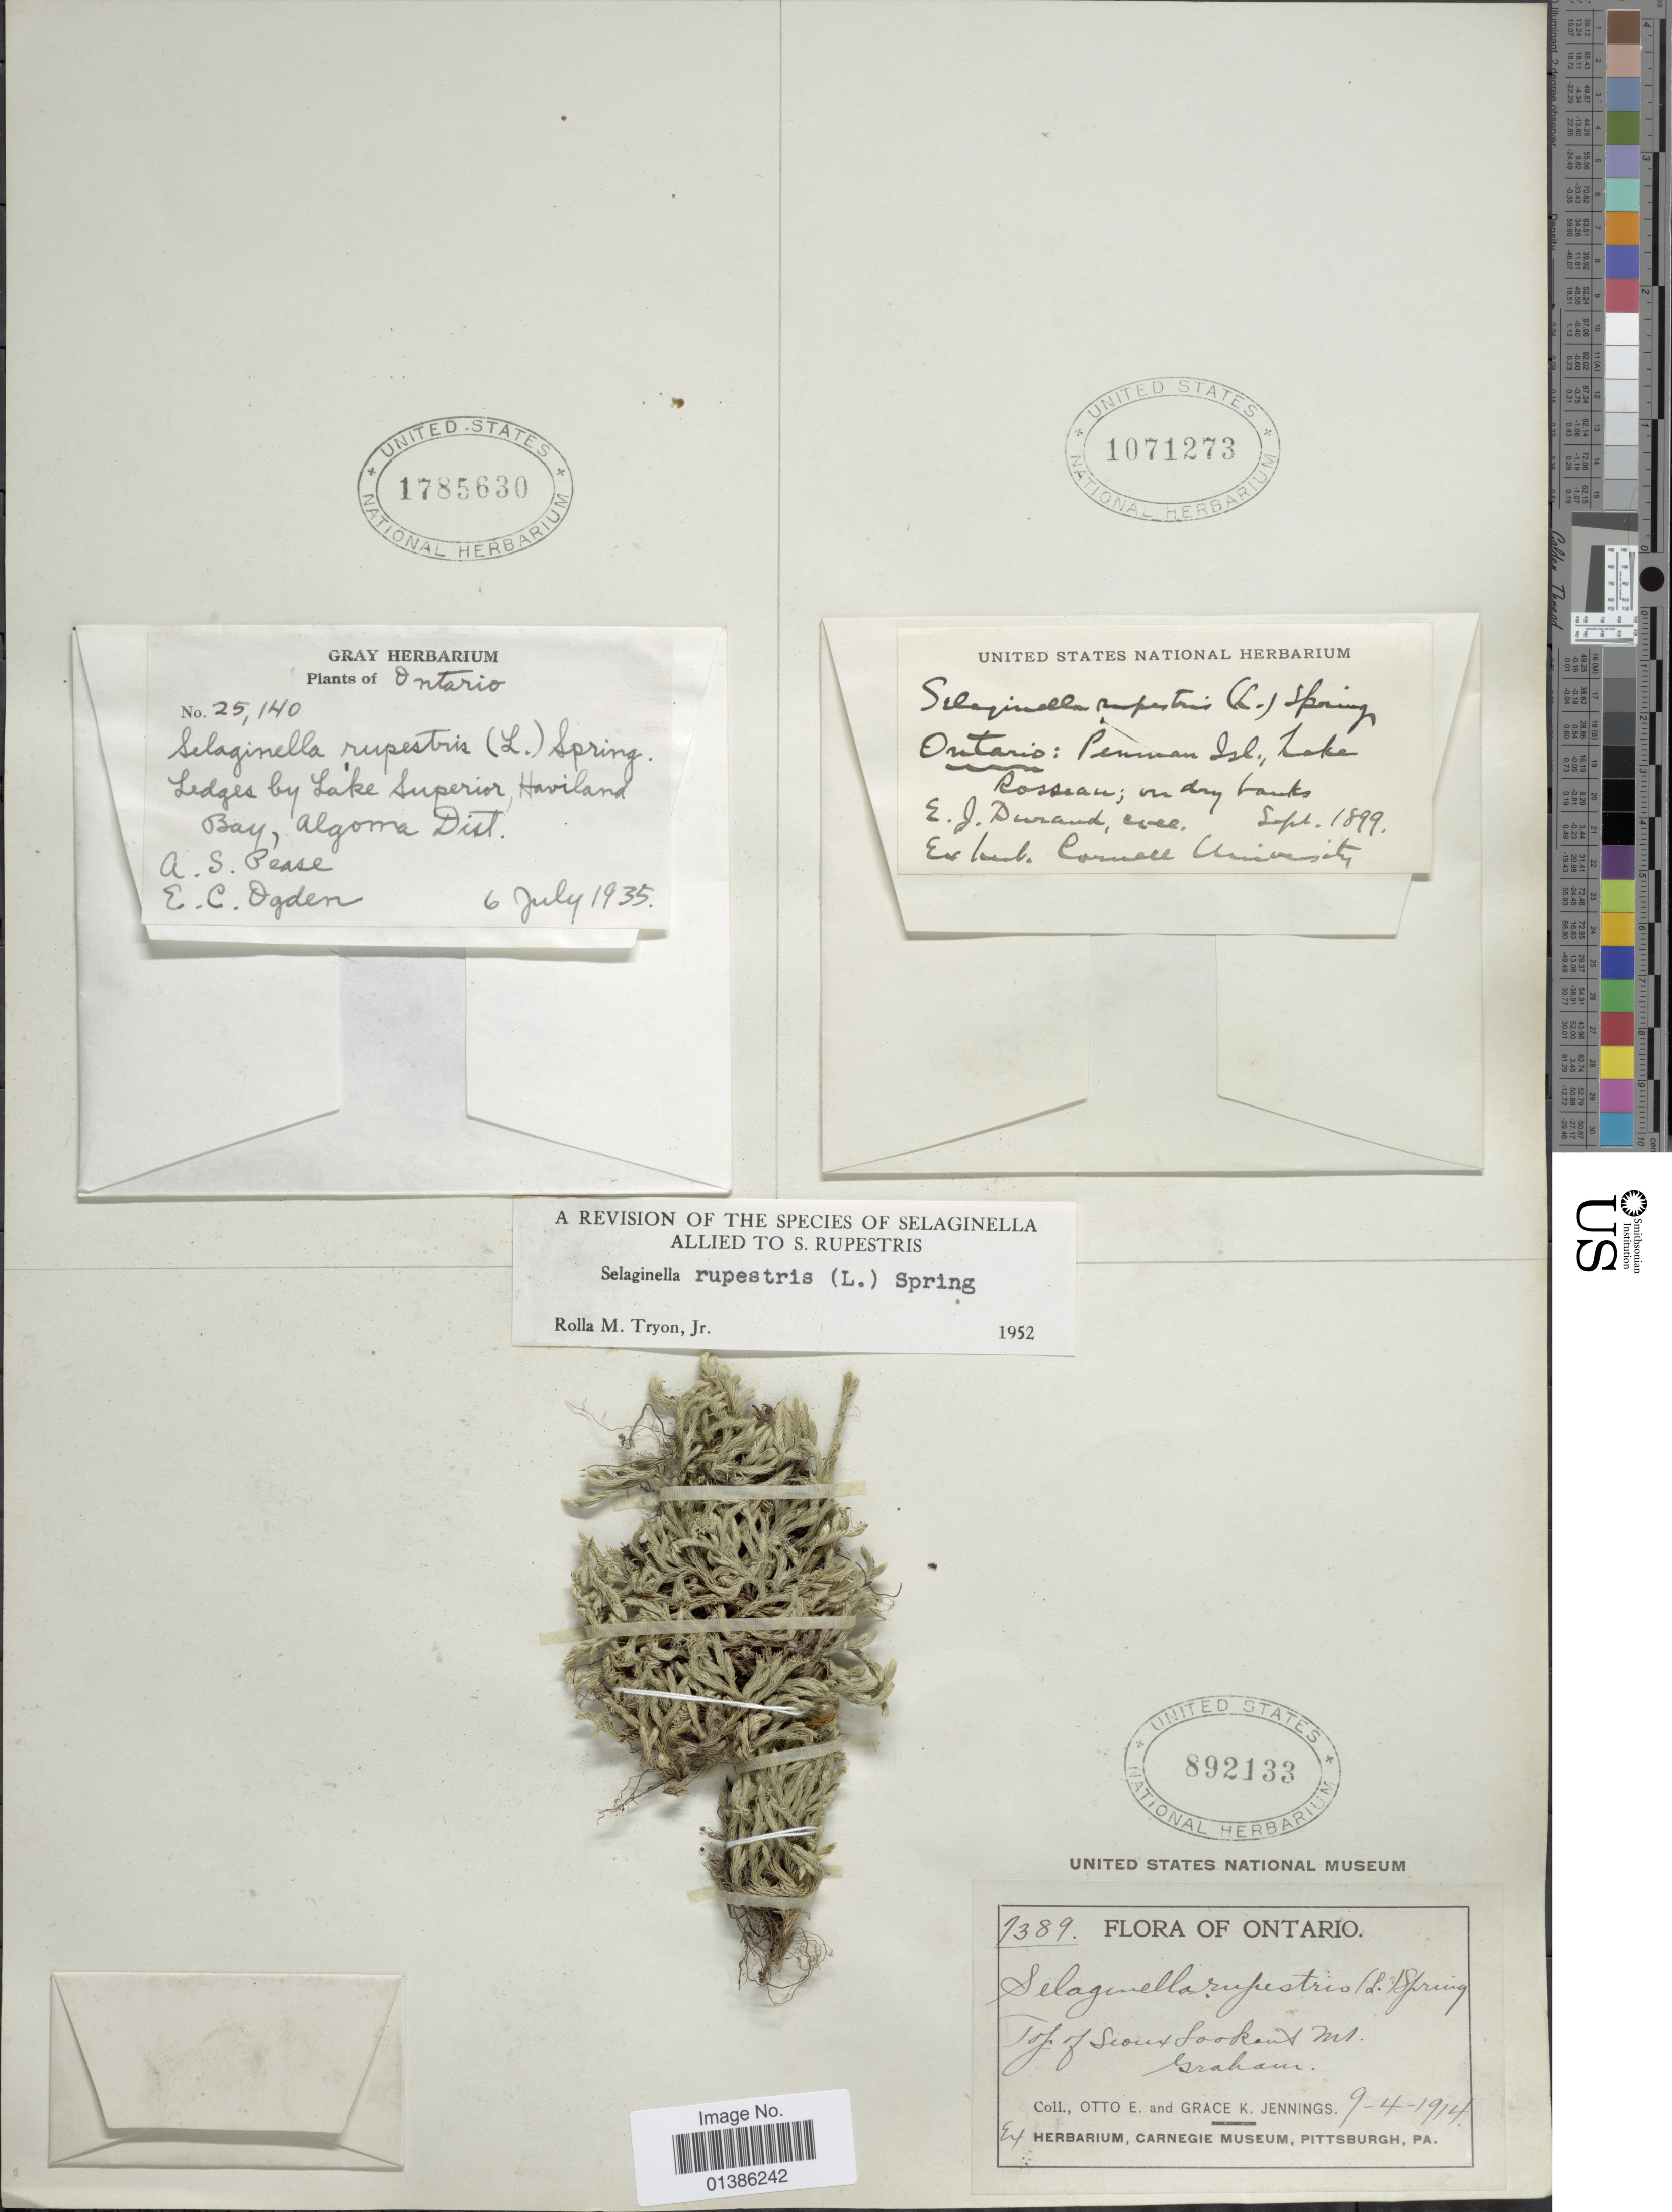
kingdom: Plantae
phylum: Tracheophyta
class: Lycopodiopsida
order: Selaginellales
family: Selaginellaceae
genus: Selaginella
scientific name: Selaginella rupestris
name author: (L.) Spring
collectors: O. E. Jennings & G. K. Jennings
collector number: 1389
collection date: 1914-04-09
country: Canada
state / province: Ontario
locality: Top of Sioux Lookout Mt. Graham.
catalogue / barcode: US 892133